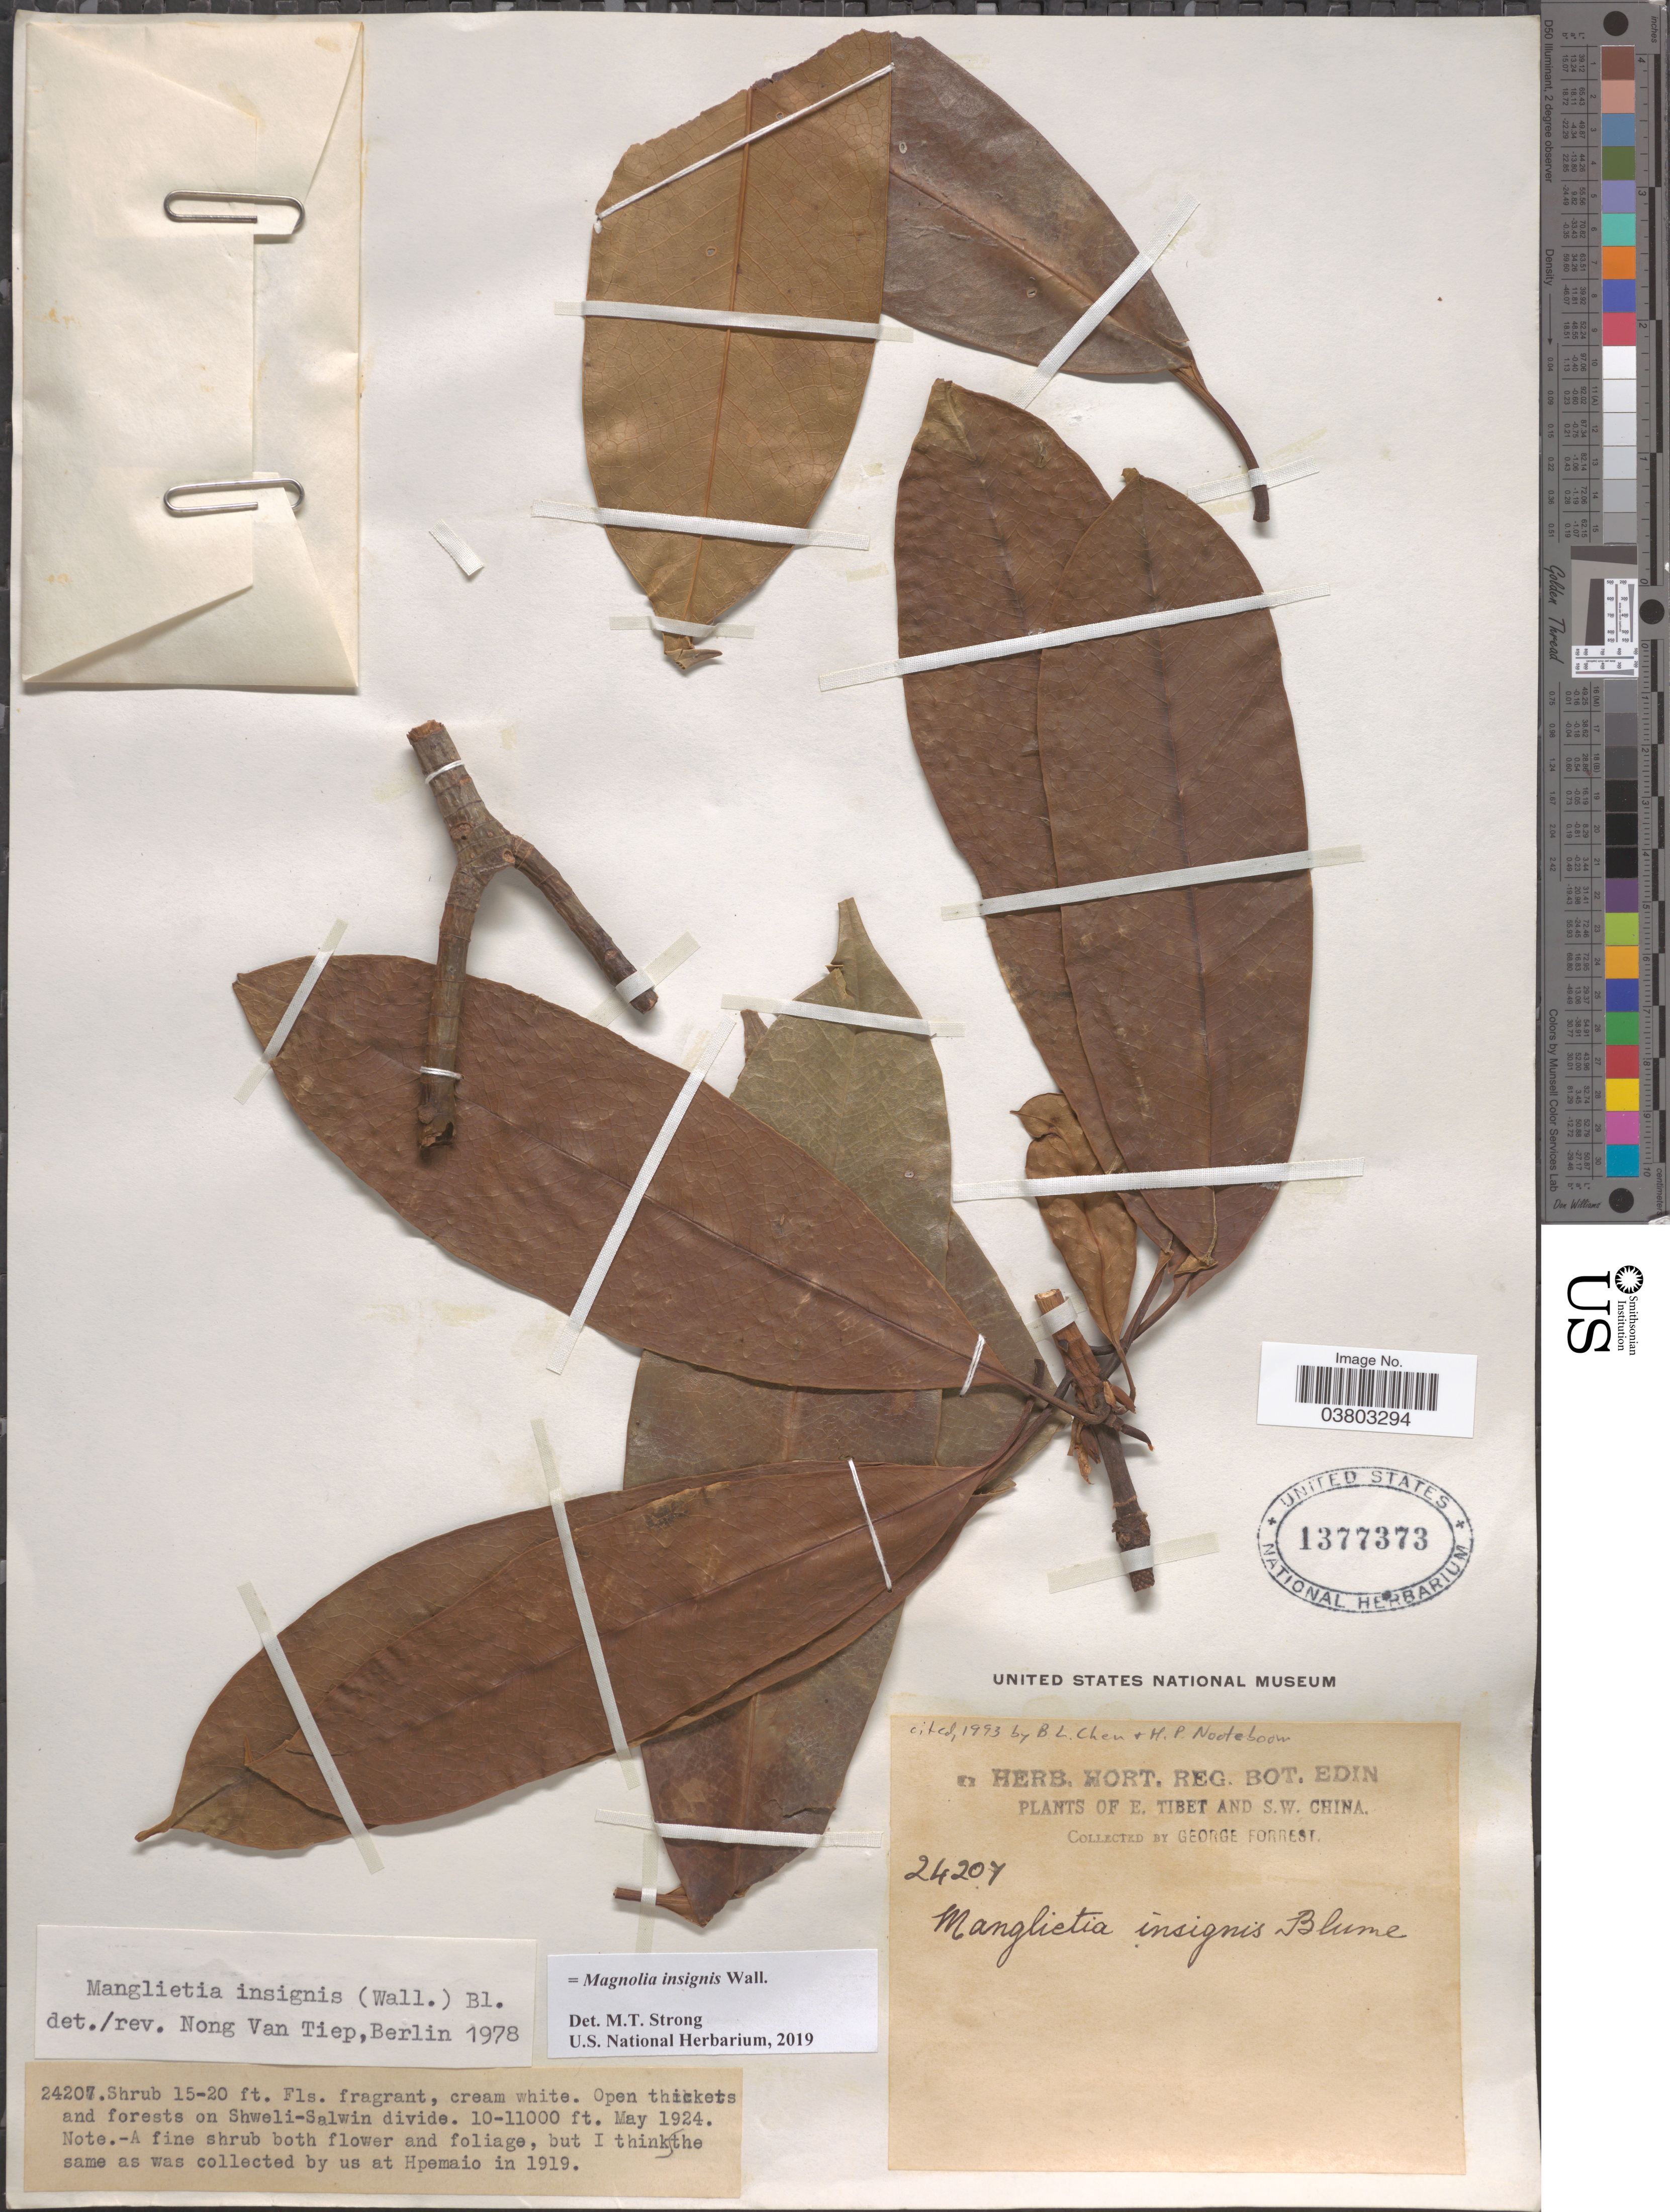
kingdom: Plantae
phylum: Tracheophyta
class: Magnoliopsida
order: Magnoliales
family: Magnoliaceae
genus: Magnolia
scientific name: Magnolia insignis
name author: Wall.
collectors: G. Forrest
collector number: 24207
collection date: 1924-05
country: China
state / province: Xizang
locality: E. Tibet and S.W. China. Open thickets and forests on Shweli-Salwin divide.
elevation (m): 3048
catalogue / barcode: US 1377373